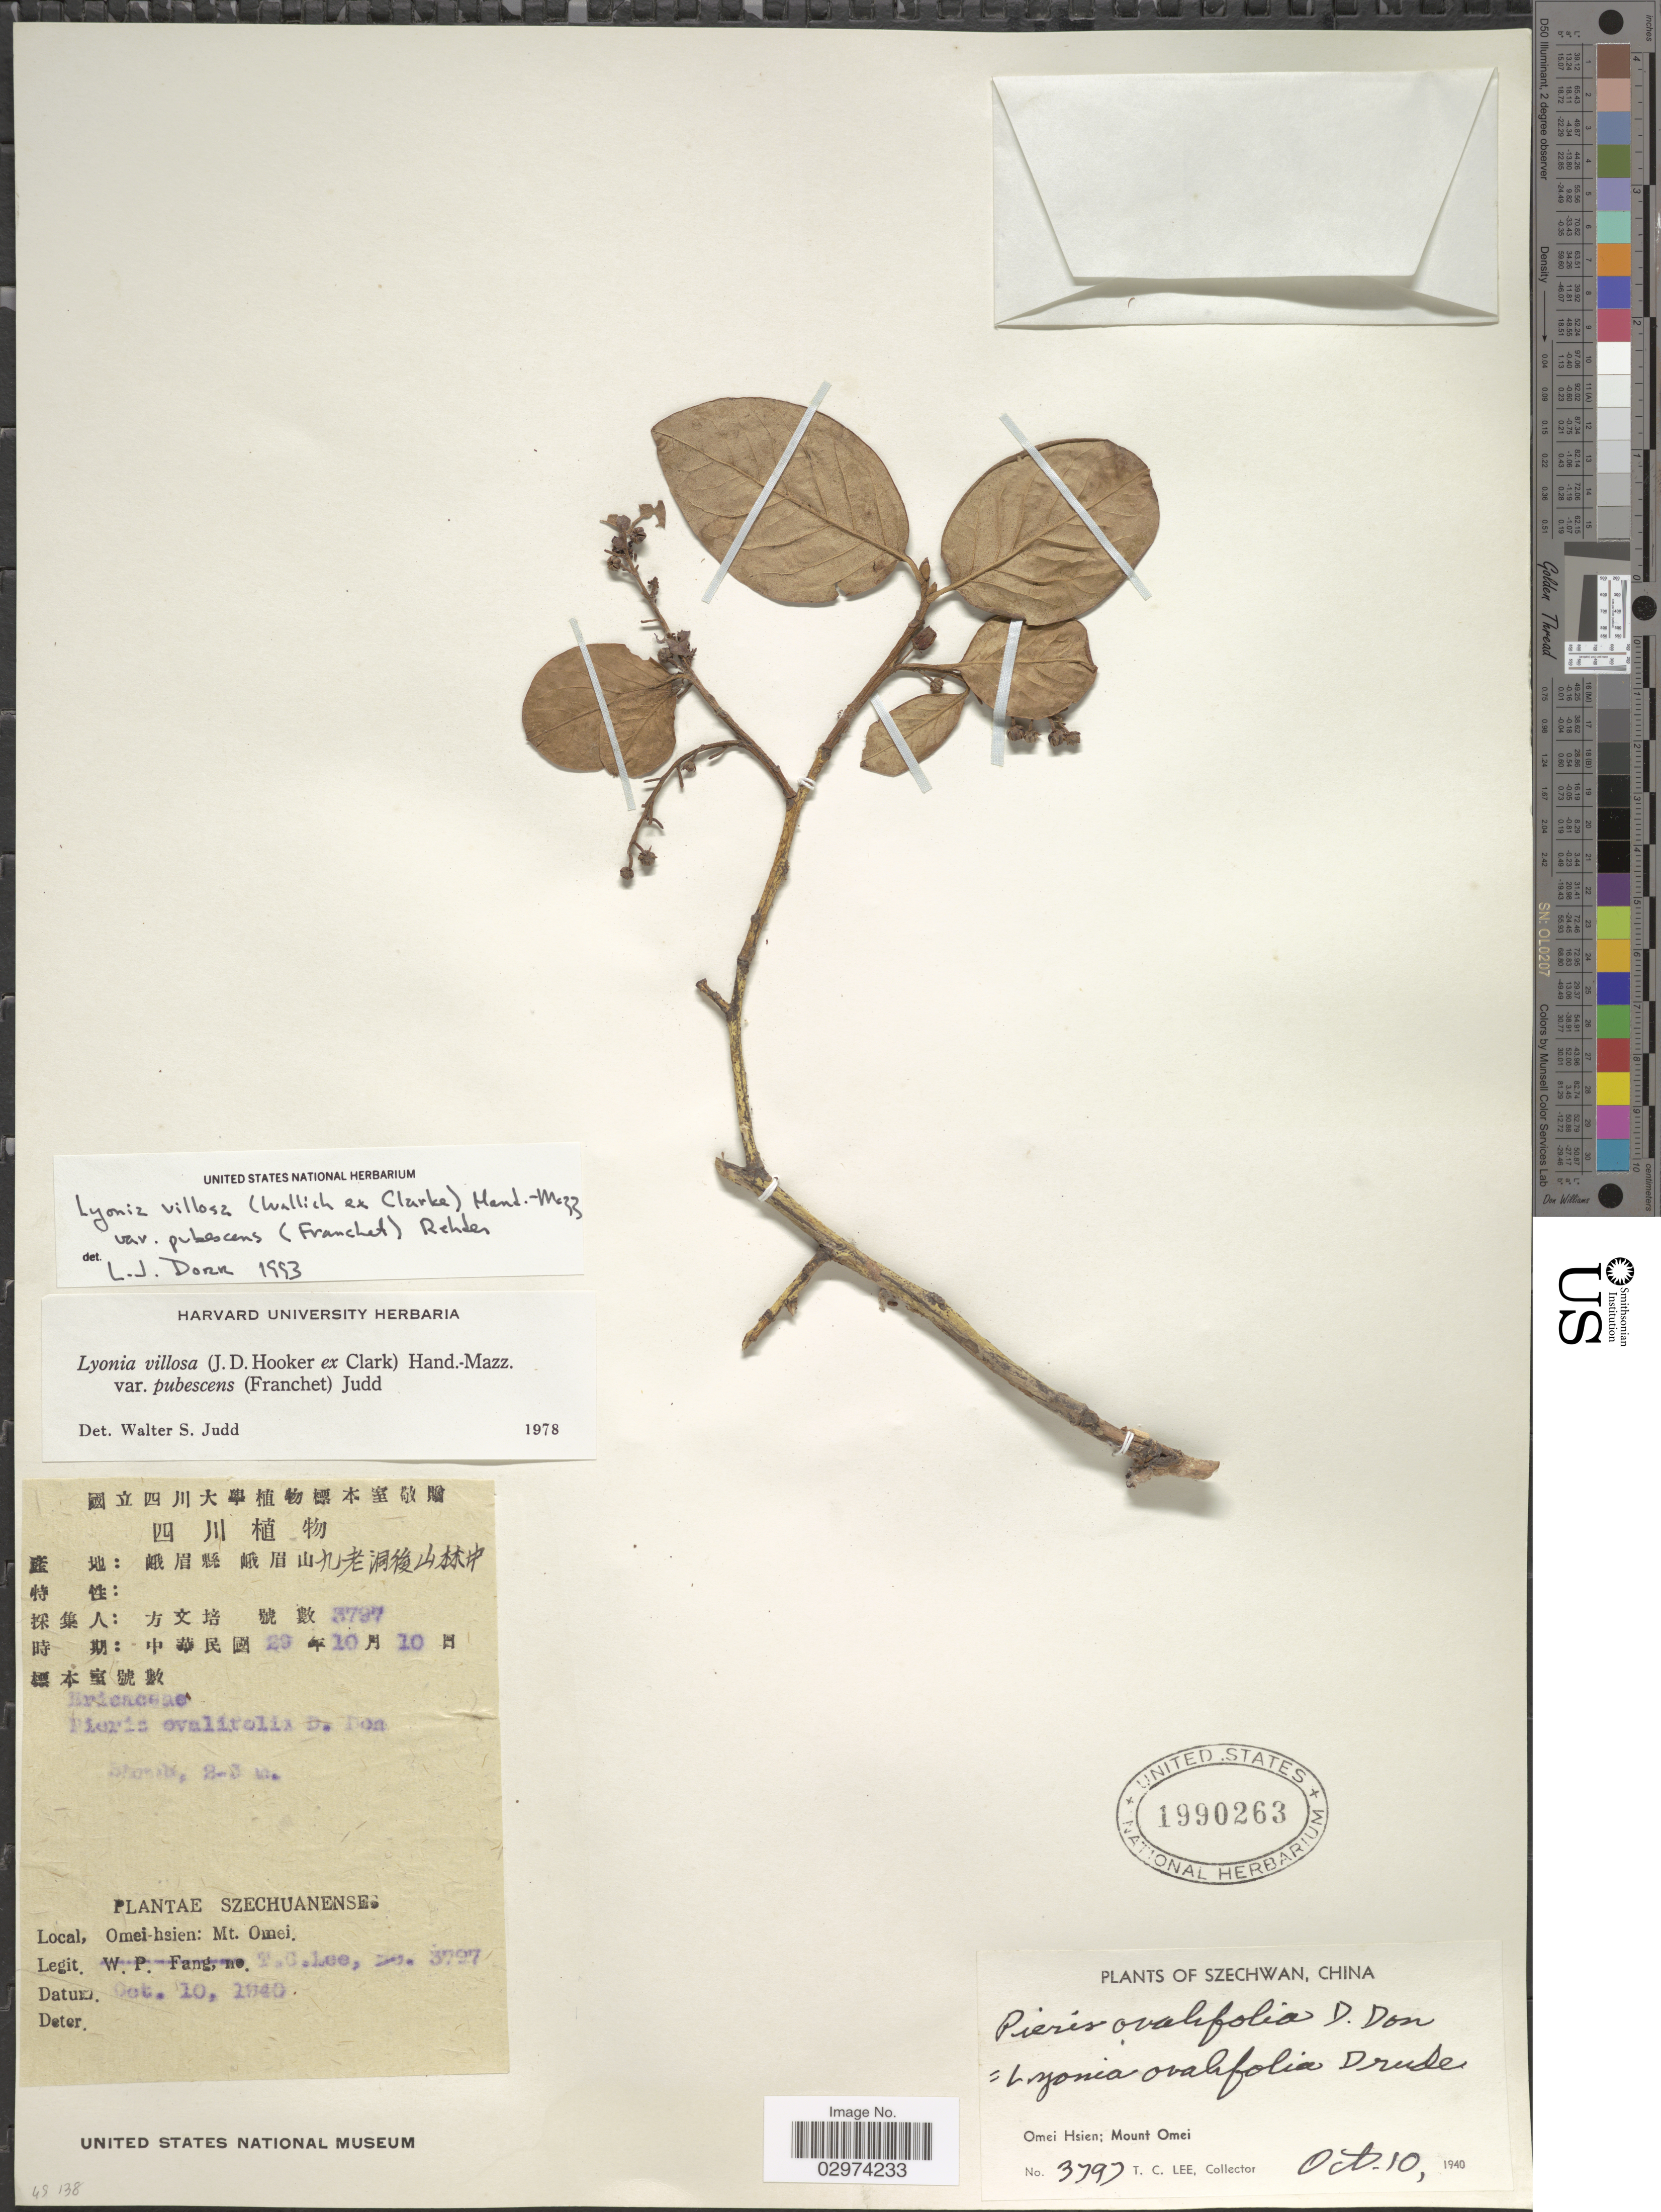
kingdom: Plantae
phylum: Tracheophyta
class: Magnoliopsida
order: Ericales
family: Ericaceae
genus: Lyonia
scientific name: Lyonia villosa var. pubescens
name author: (Franch.) Rehder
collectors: T. Lee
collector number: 3797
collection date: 1940-10-10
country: China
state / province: Sichuan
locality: Szechwan. Omei Hsien; Mount Omei.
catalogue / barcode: US 1990263